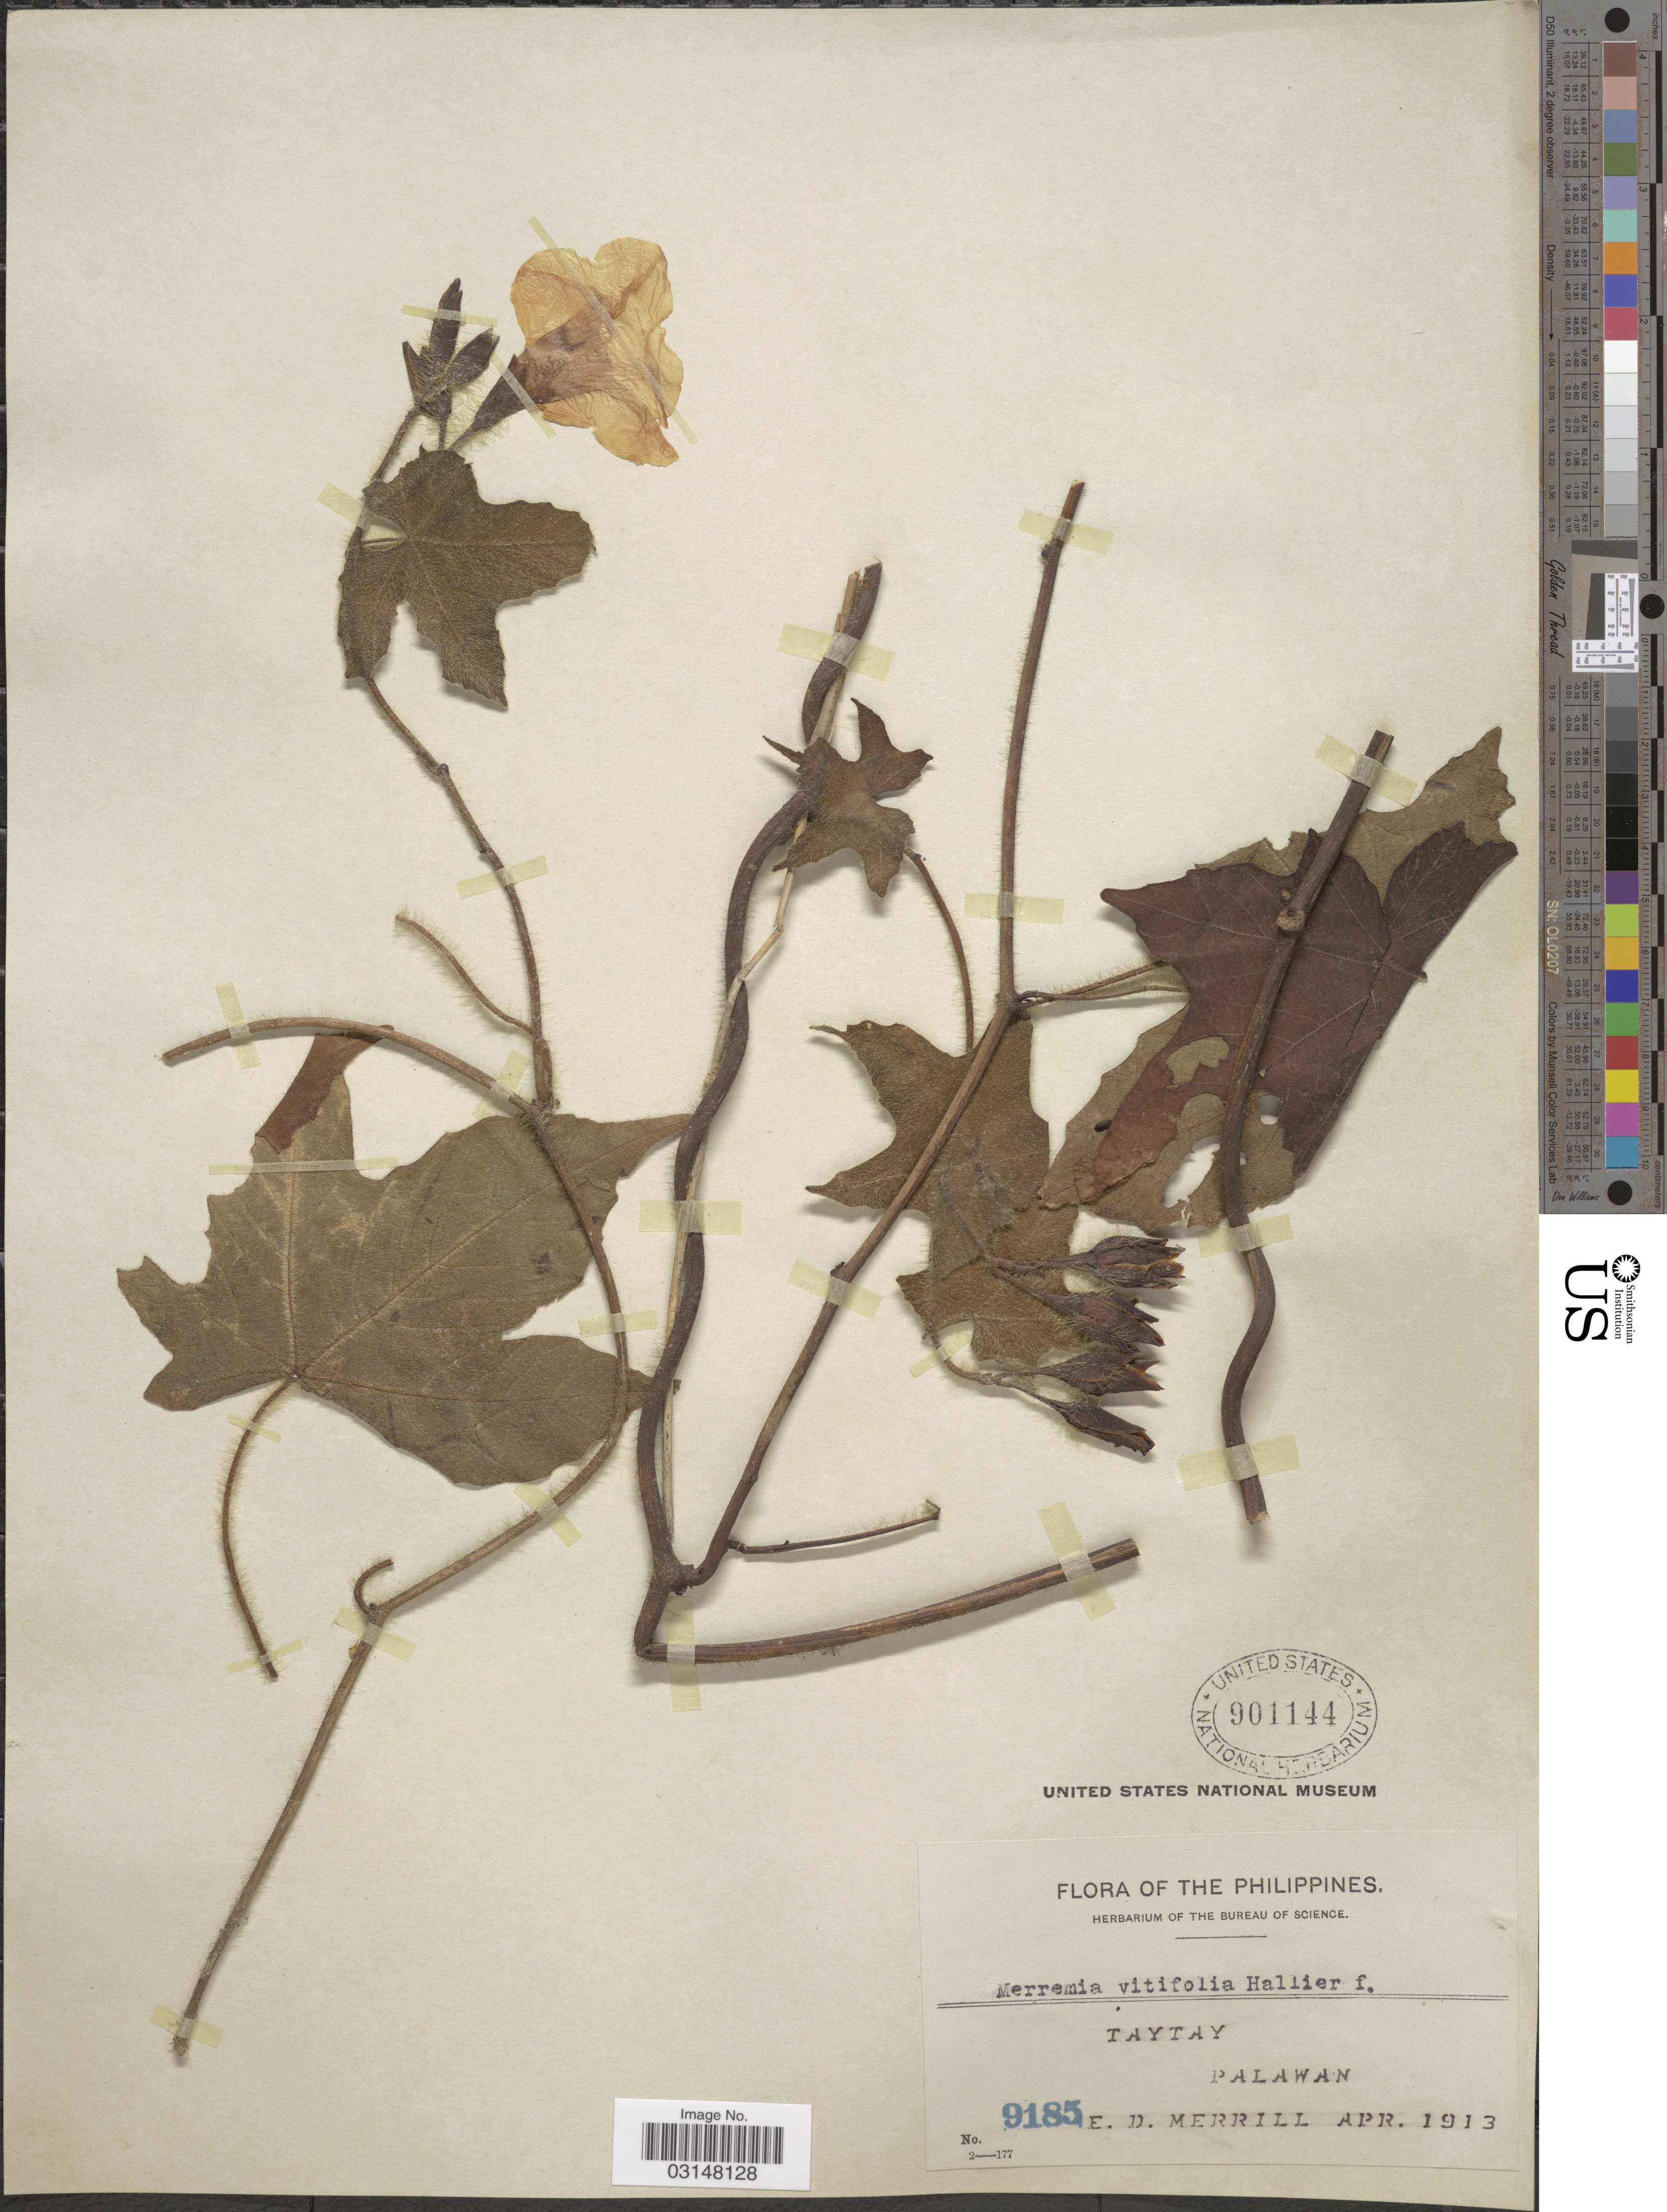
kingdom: Plantae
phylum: Tracheophyta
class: Magnoliopsida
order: Solanales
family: Convolvulaceae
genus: Distimake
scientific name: Distimake vitifolius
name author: (Burm. f.) Pisuttimarn & Petrongari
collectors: E. D. Merrill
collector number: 9185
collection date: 1913-04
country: Philippines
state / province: Mimaropa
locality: Taytay, Palawan.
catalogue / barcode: US 901144